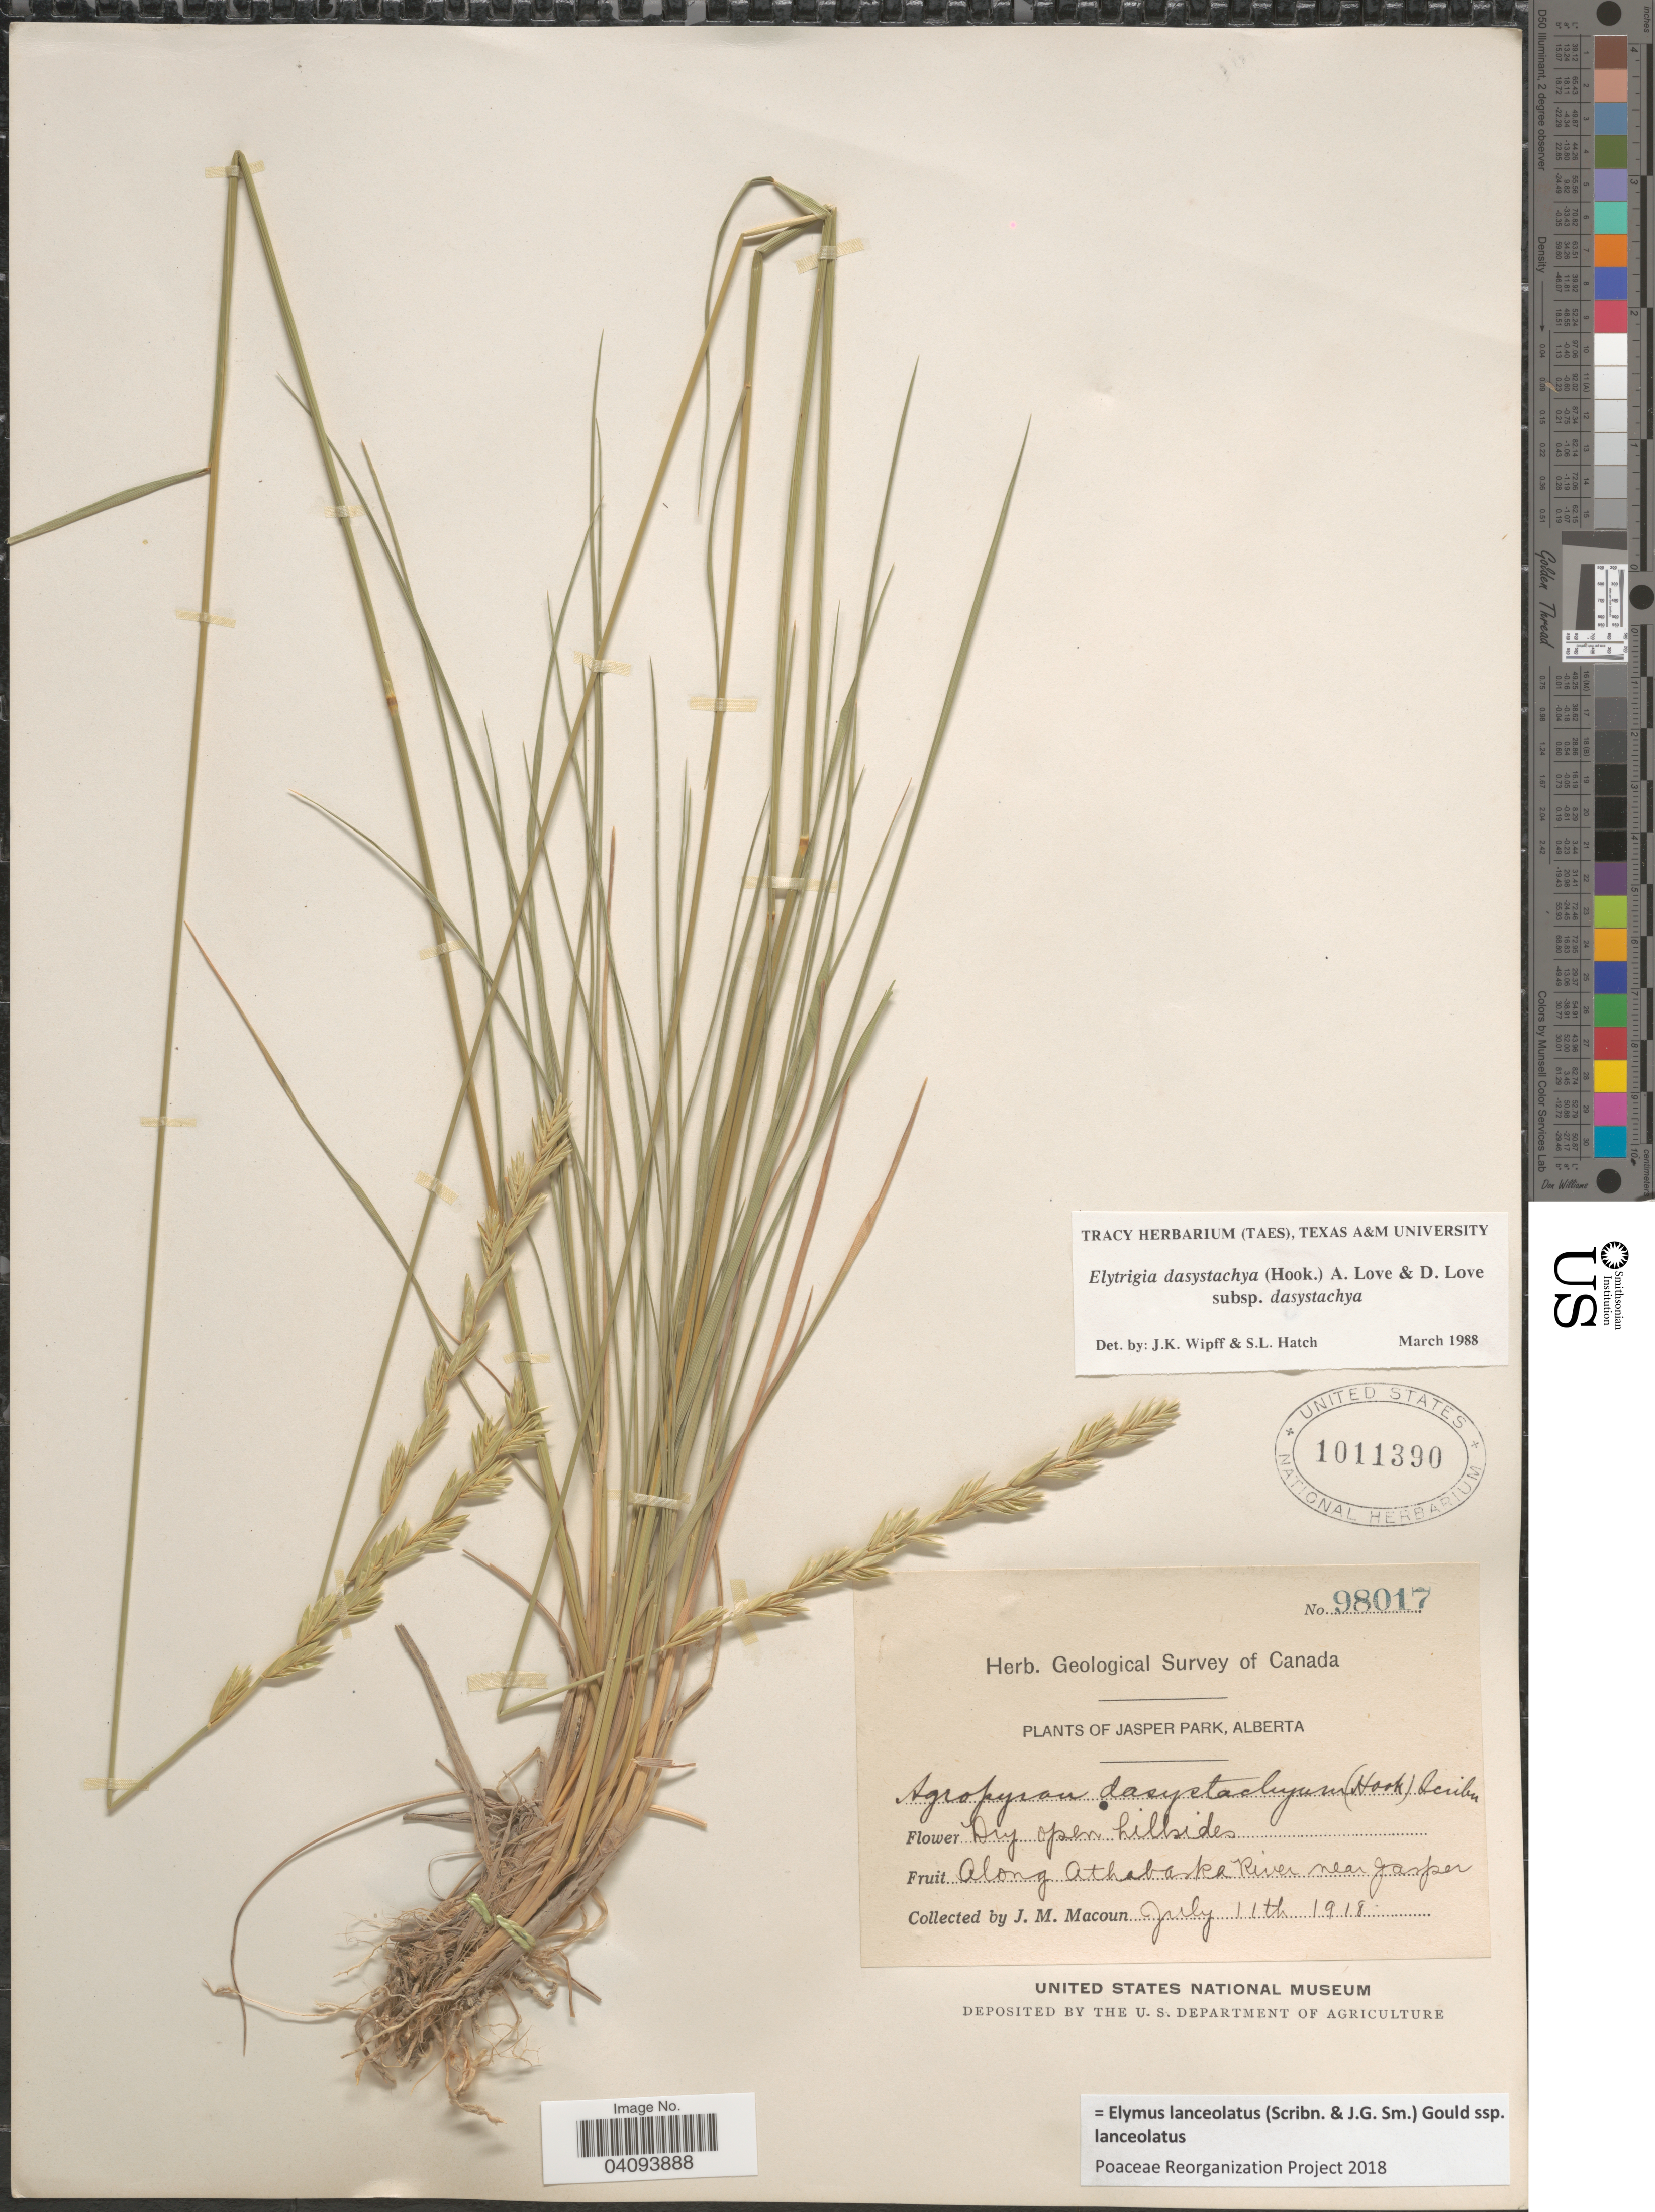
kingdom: Plantae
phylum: Tracheophyta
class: Liliopsida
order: Poales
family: Poaceae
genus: Elymus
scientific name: Elymus lanceolatus subsp. lanceolatus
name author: (Scribn. & J.G. Sm.) Gould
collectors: J. M. Macoun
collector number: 98017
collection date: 1918-07-11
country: Canada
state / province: Alberta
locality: Geological Survey of Canada. Jasper Park. Along Athabaska River near Jasper.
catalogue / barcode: US 1011390